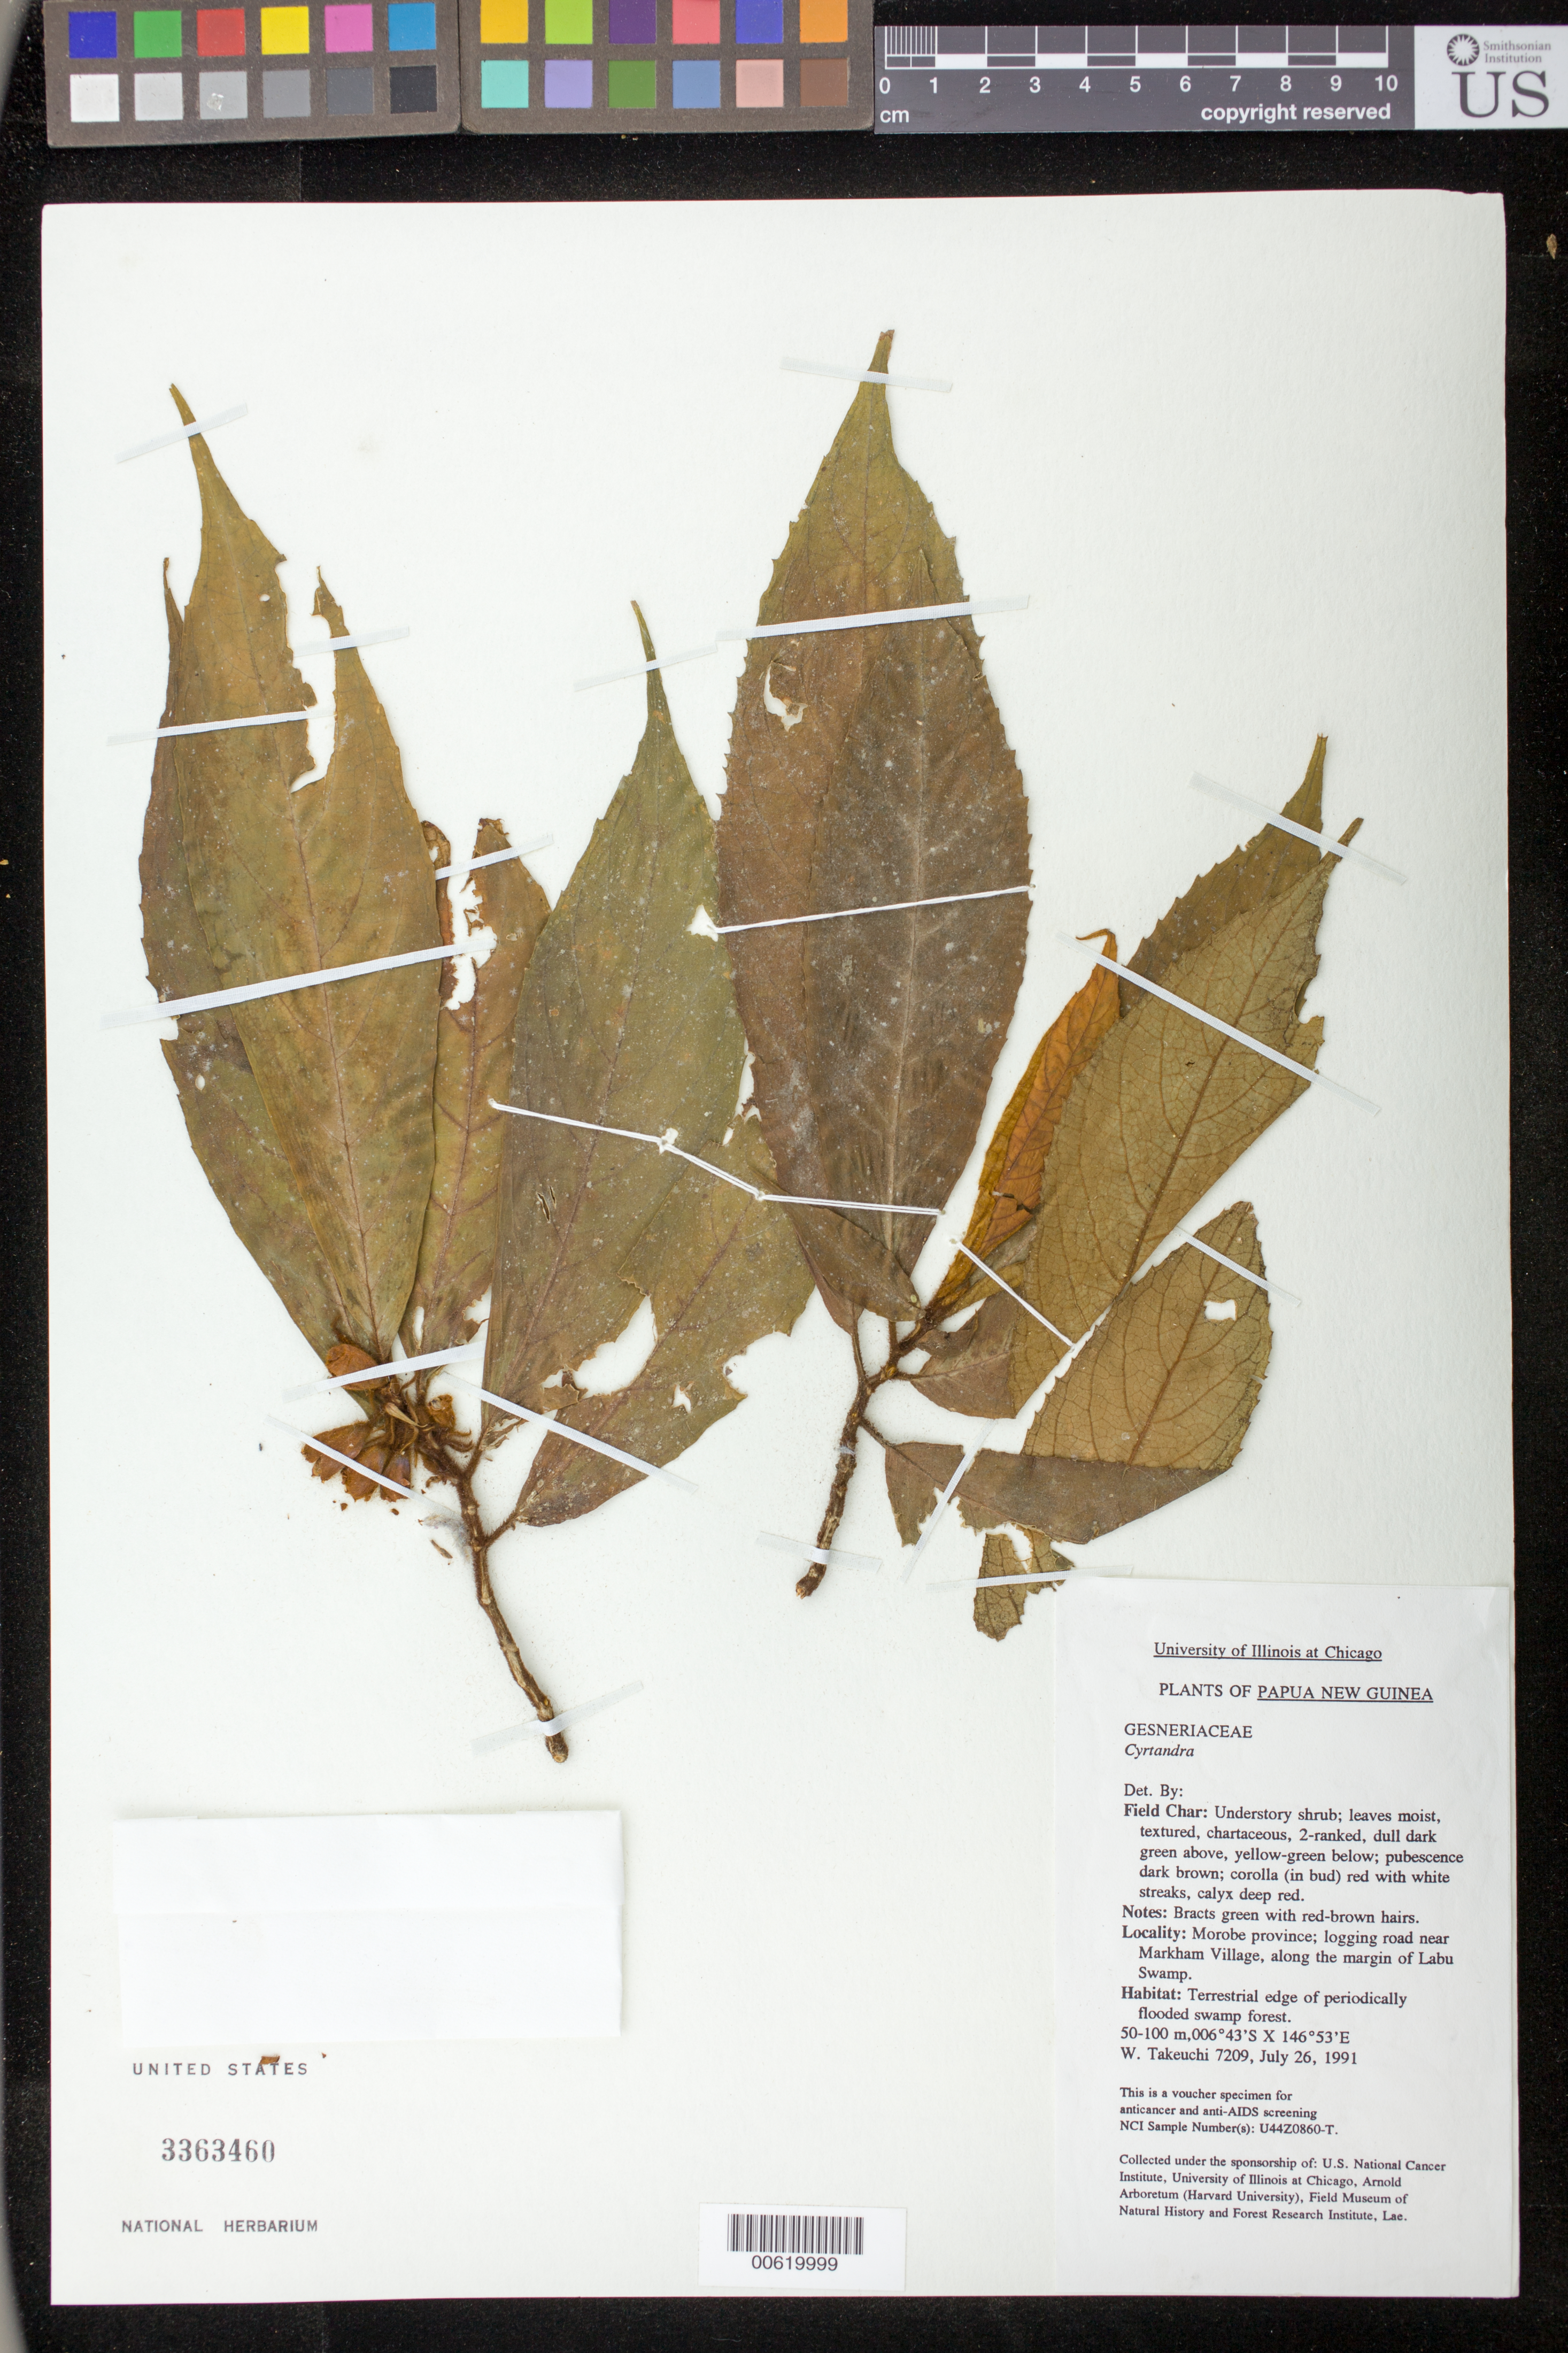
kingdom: Plantae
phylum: Tracheophyta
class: Magnoliopsida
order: Lamiales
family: Gesneriaceae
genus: Cyrtandra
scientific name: Cyrtandra sp.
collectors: W. N. Takeuchi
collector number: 7209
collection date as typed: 26 Jul 1991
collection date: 1991-07-26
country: Papua New Guinea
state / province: Morobe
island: New Guinea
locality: Morobe, Markham village, labu swamp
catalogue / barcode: US 3363460